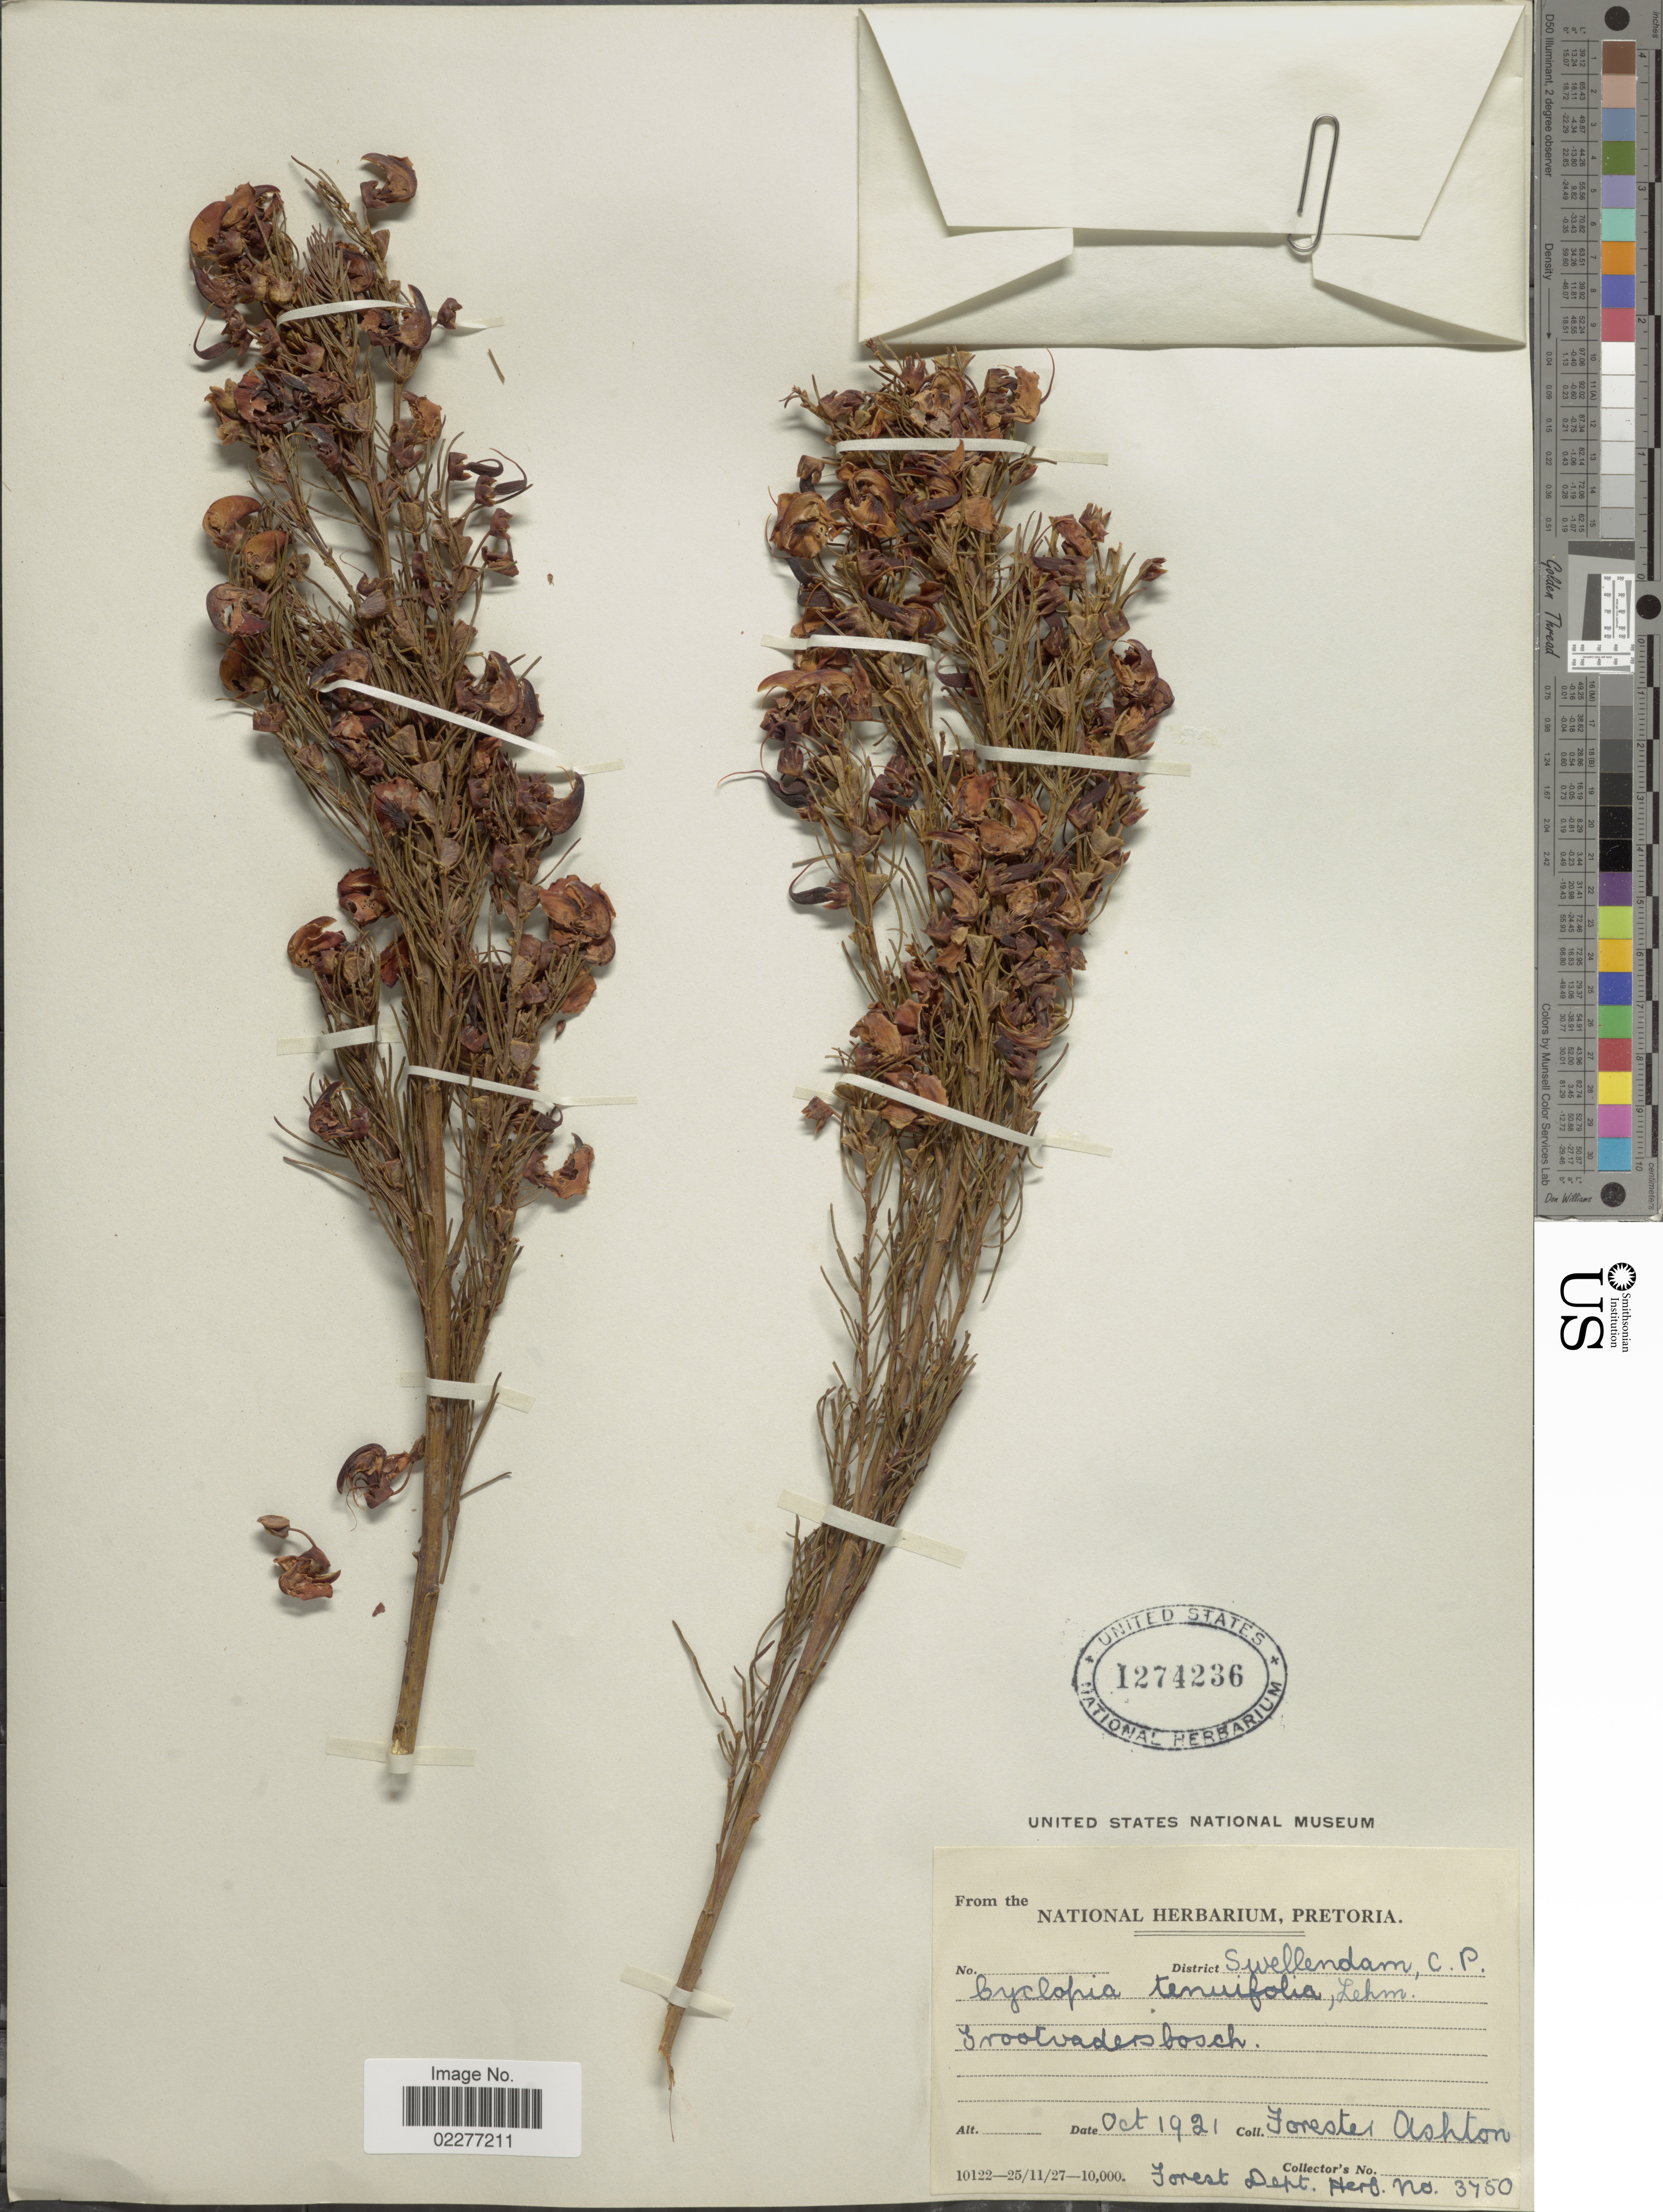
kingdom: Plantae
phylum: Tracheophyta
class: Magnoliopsida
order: Fabales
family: Fabaceae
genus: Cyclopia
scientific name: Cyclopia tenuifolia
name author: Lehm.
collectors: F. Ashton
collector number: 3750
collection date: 1921-10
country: South Africa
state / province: Western Cape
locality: Swellendam, Grootvadersbosh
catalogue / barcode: US 1274236